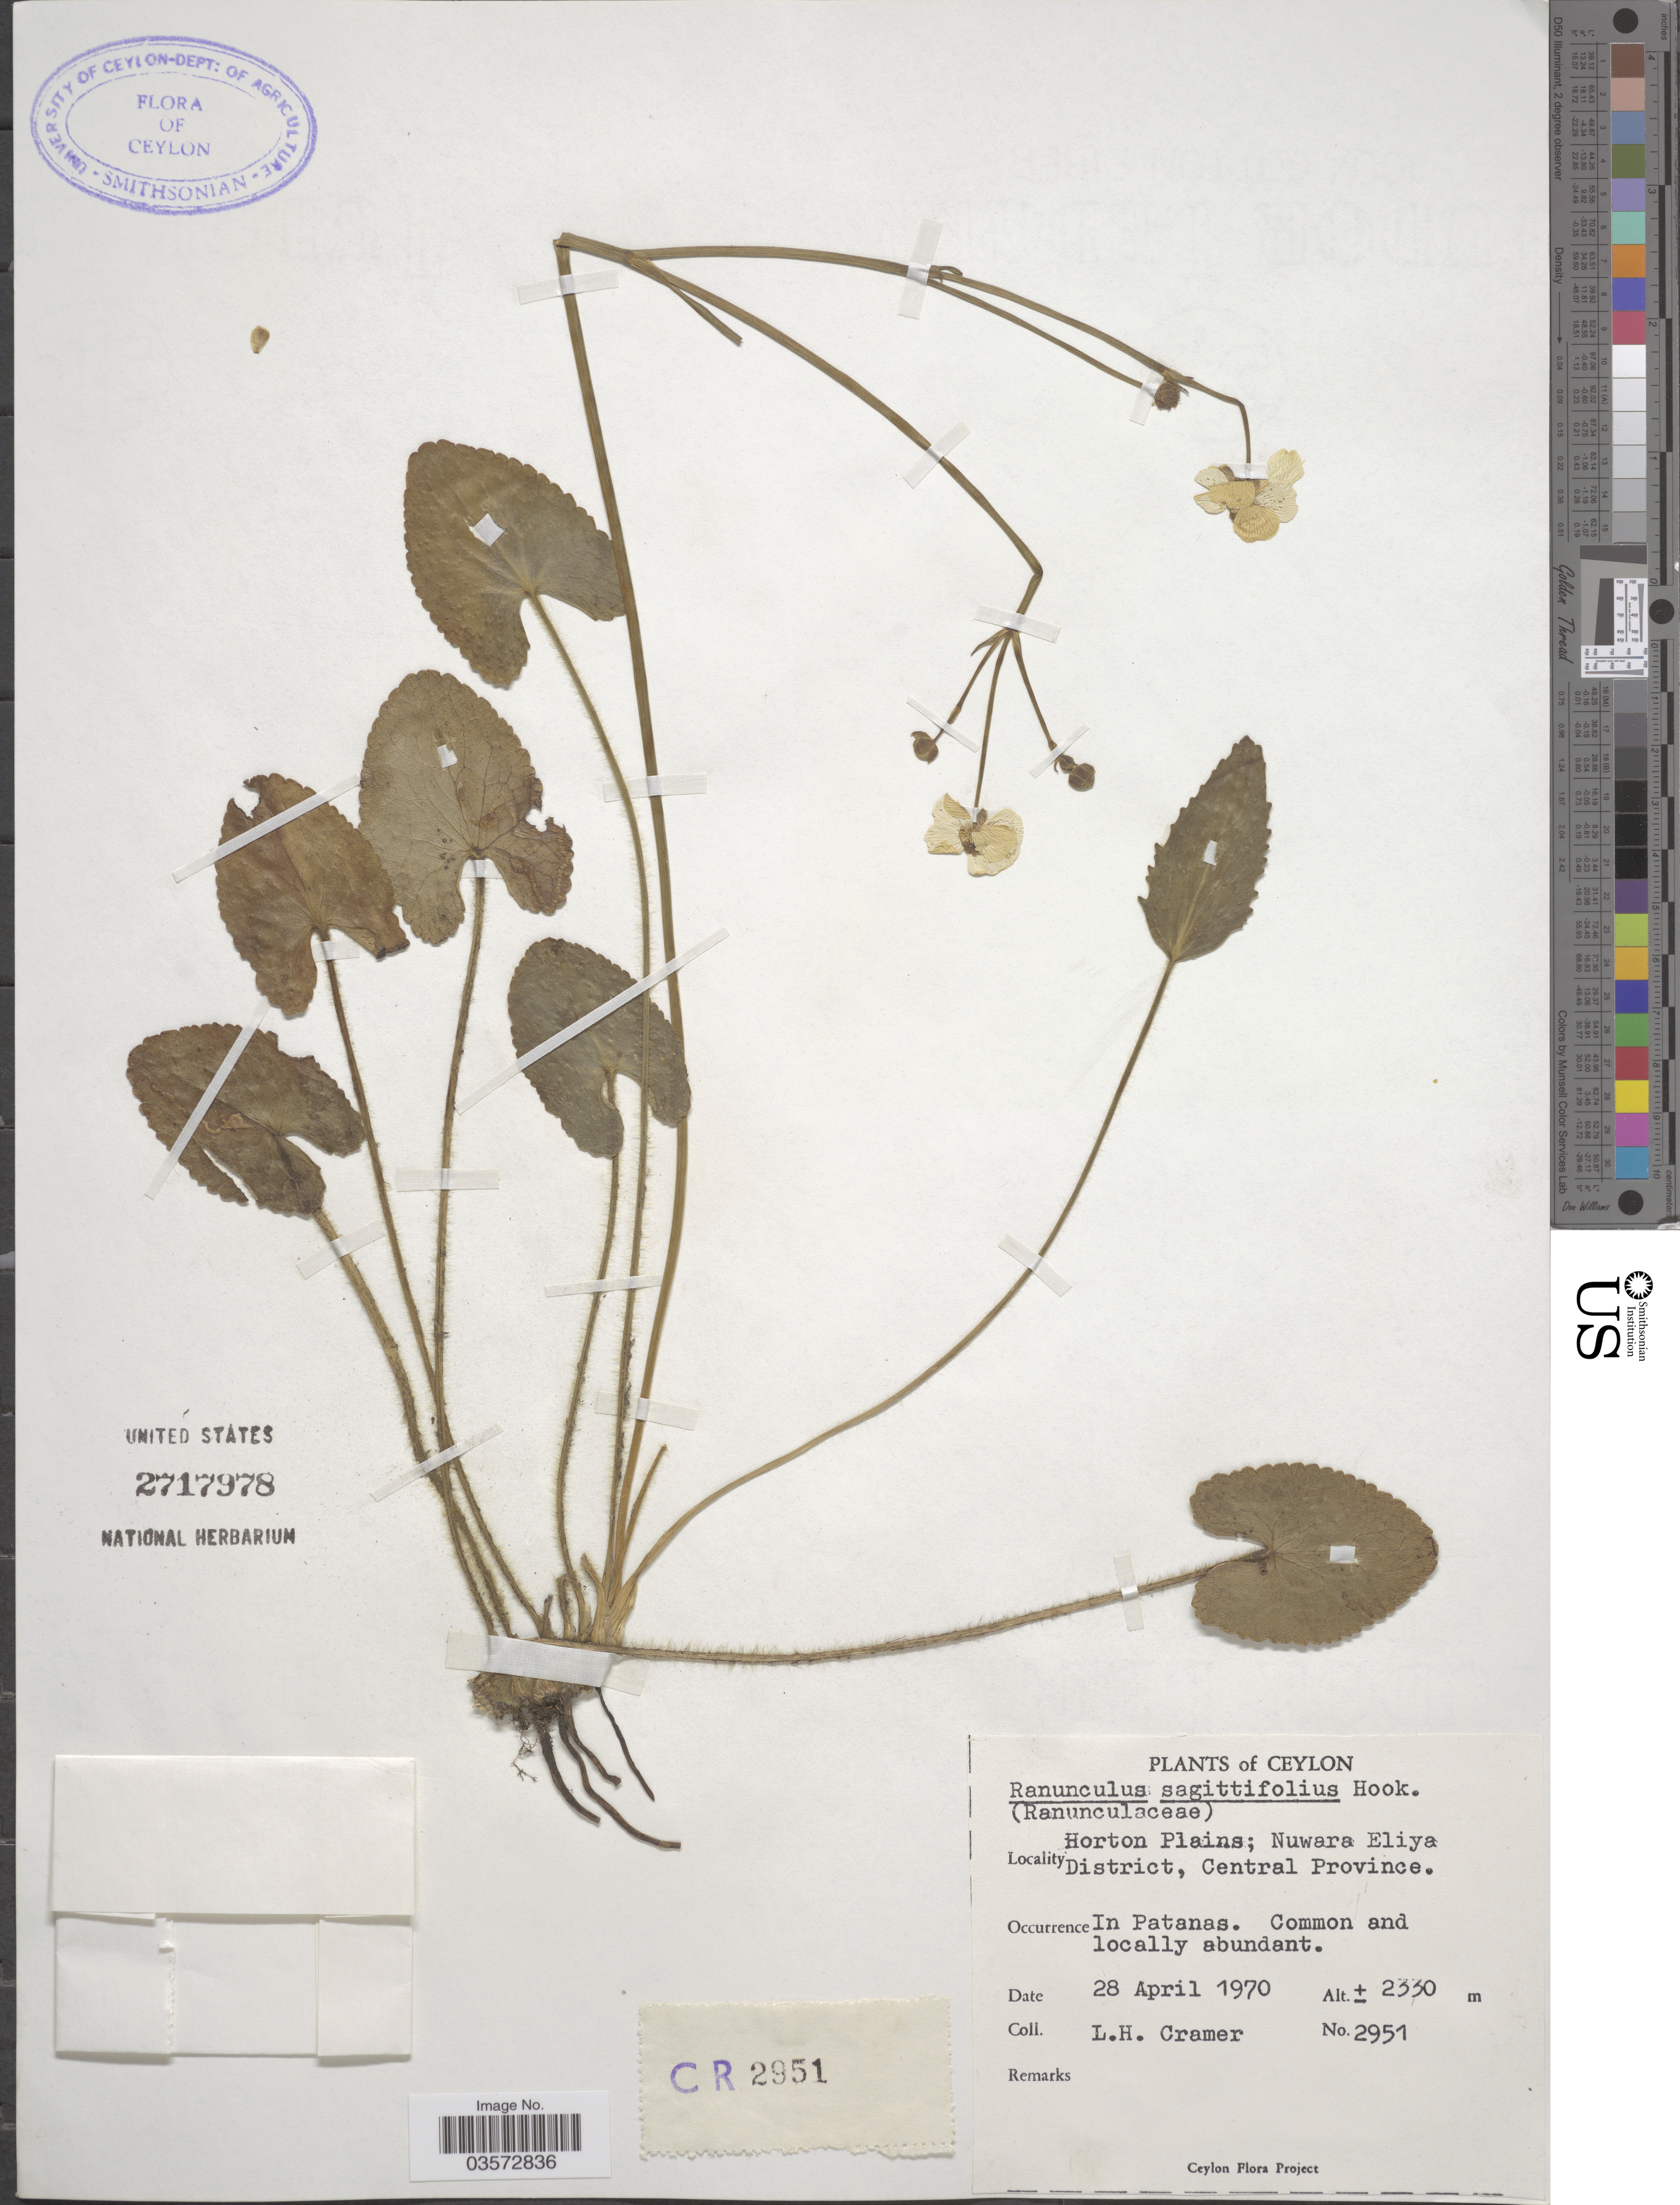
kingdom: Plantae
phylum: Tracheophyta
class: Magnoliopsida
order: Ranunculales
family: Ranunculaceae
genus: Ranunculus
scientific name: Ranunculus sagittifolius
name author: Hook.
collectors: L. H. Cramer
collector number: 2951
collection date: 1970-04-28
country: Sri Lanka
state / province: Central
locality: Ceylon. Horton Plains; Nuwara Eliya District.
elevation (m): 2330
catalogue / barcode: US 2717978